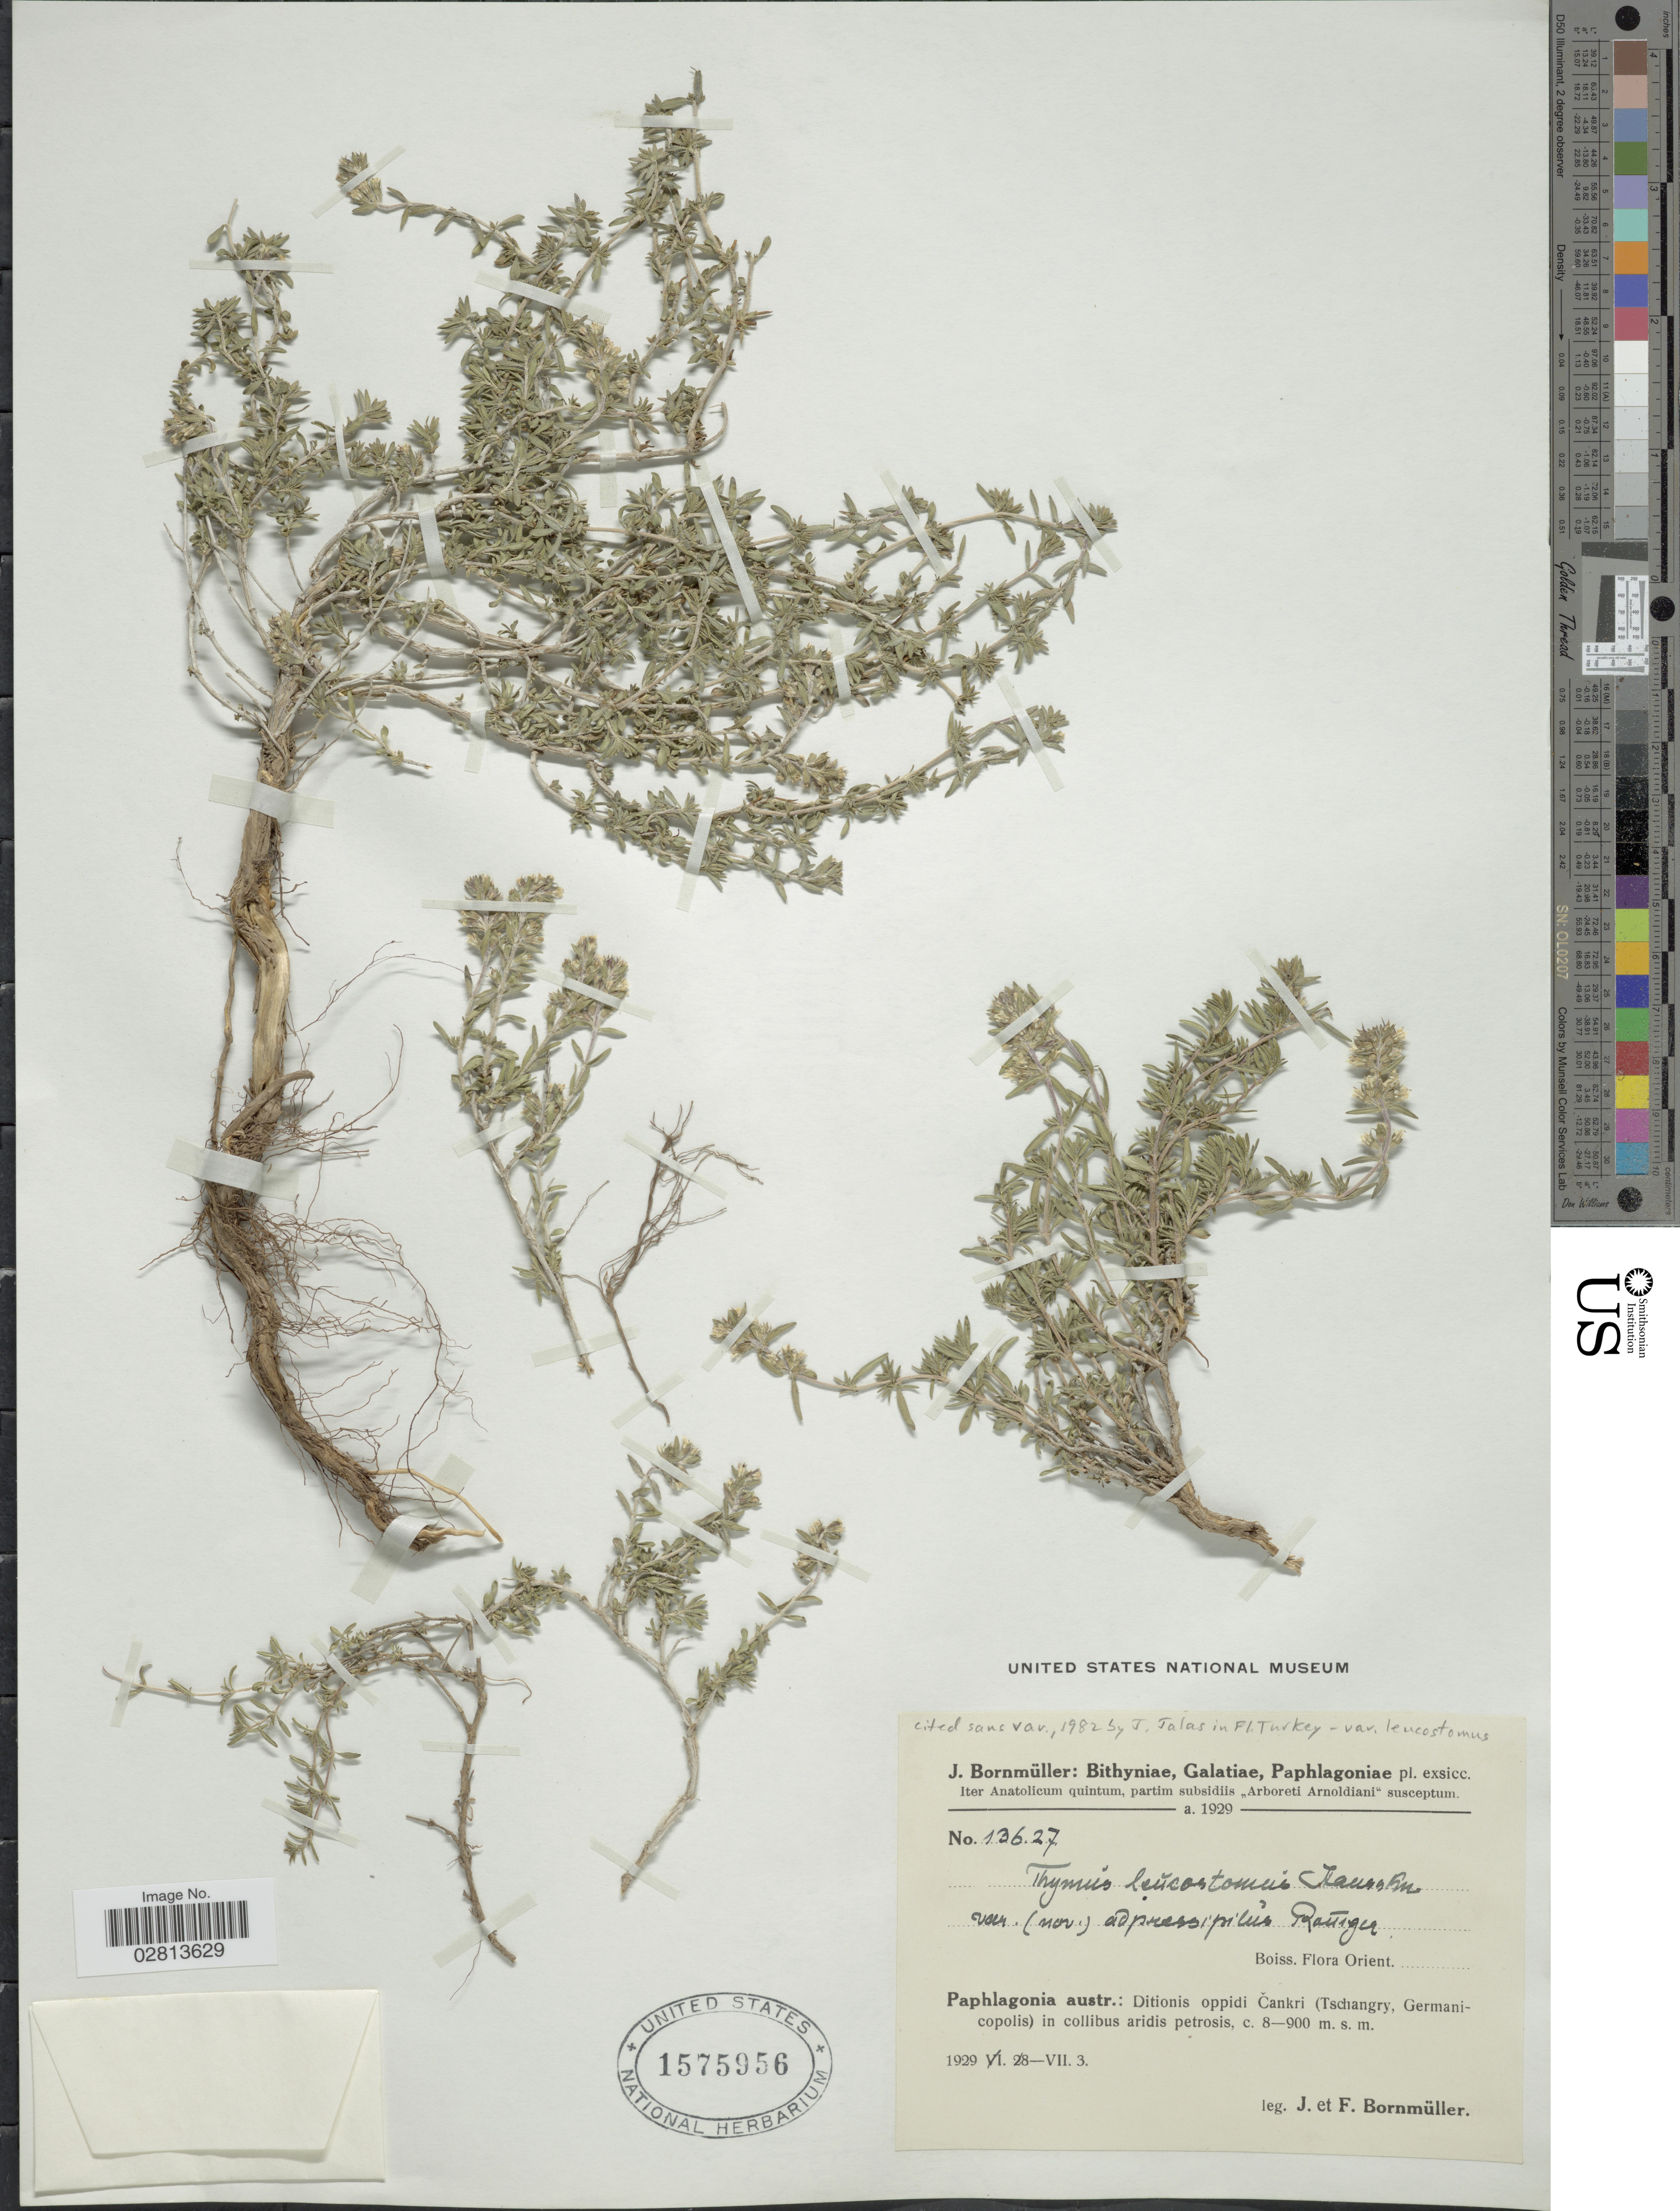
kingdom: Plantae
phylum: Tracheophyta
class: Magnoliopsida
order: Lamiales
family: Lamiaceae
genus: Thymus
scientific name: Thymus leucostomus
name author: Hausskn. & Velen.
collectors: J. Bornmüller & F. Bornmüller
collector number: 13627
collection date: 1929-07-03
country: Turkey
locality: Paphlagonia austr.: Ditionis oppidi Cankri (Tschangry, Germani-copolis) in collibus aridis petrosis.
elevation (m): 800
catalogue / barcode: US 1575956